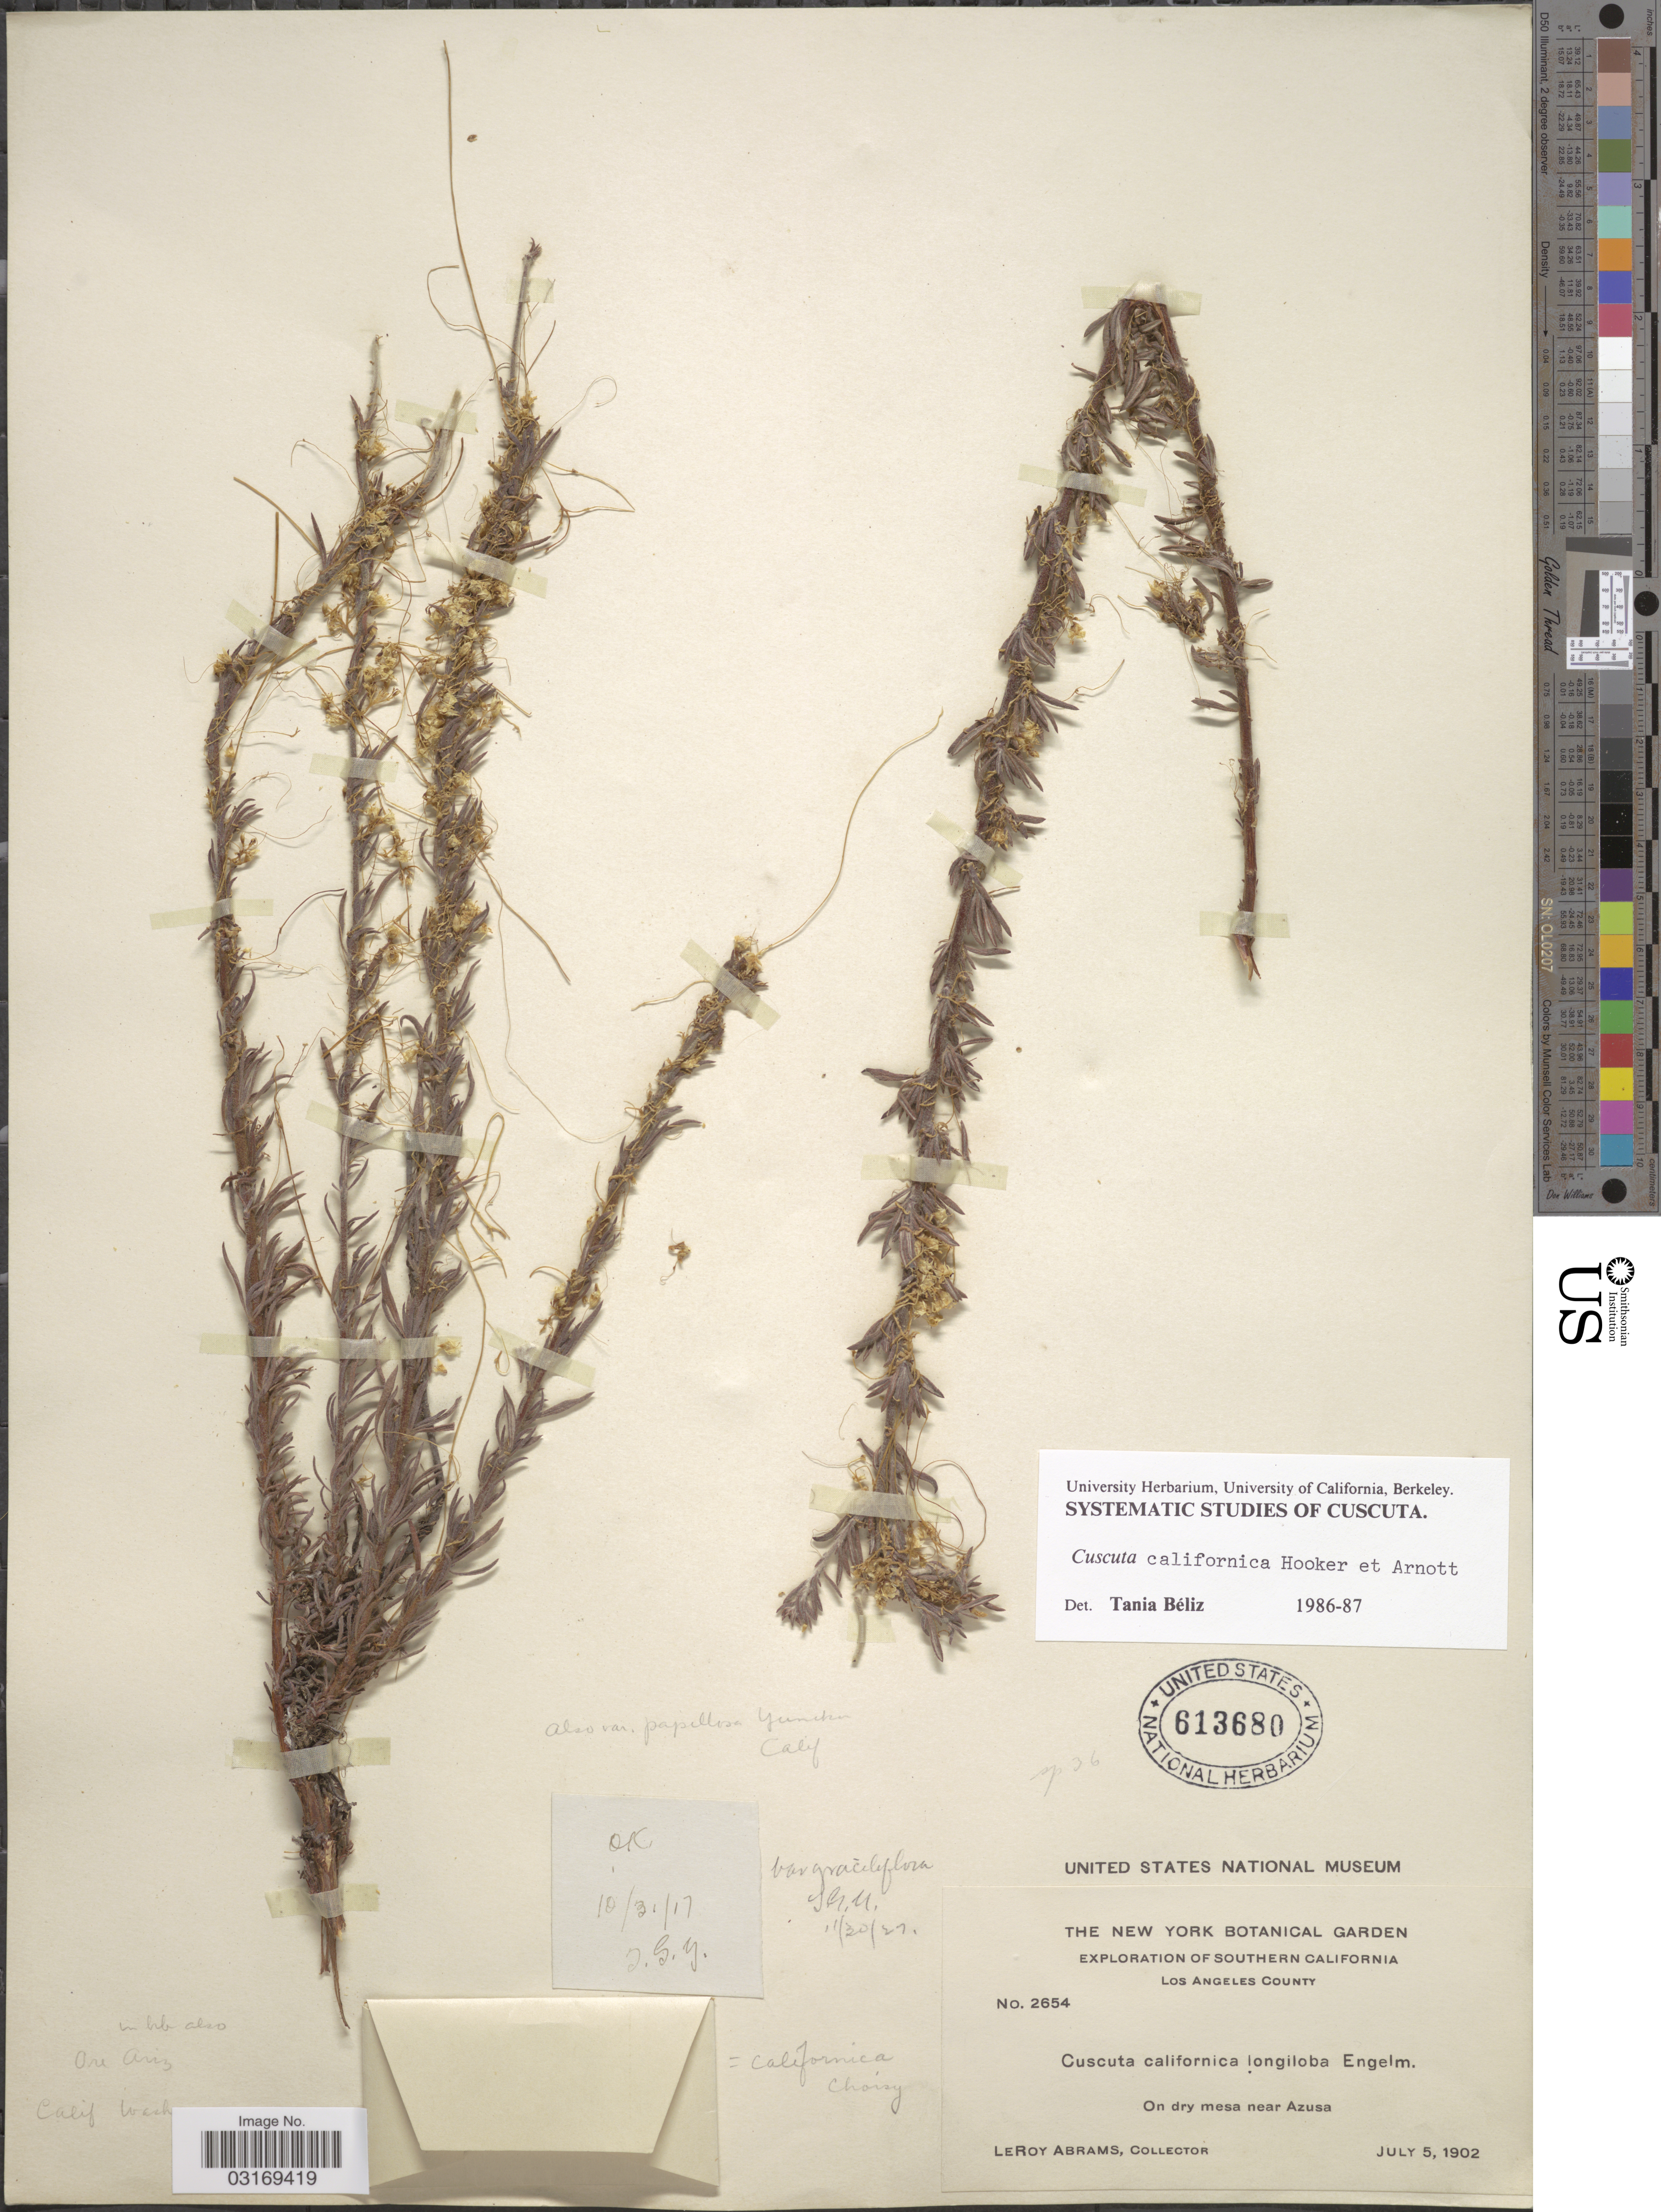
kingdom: Plantae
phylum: Tracheophyta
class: Magnoliopsida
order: Solanales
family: Convolvulaceae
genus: Cuscuta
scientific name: Cuscuta californica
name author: Hook. & Arn.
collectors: L. Abrams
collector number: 2654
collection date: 1902-07-05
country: United States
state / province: California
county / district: Los Angeles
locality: Southern California. Los Angeles County. On dry mesa near Azusa.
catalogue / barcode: US 613680